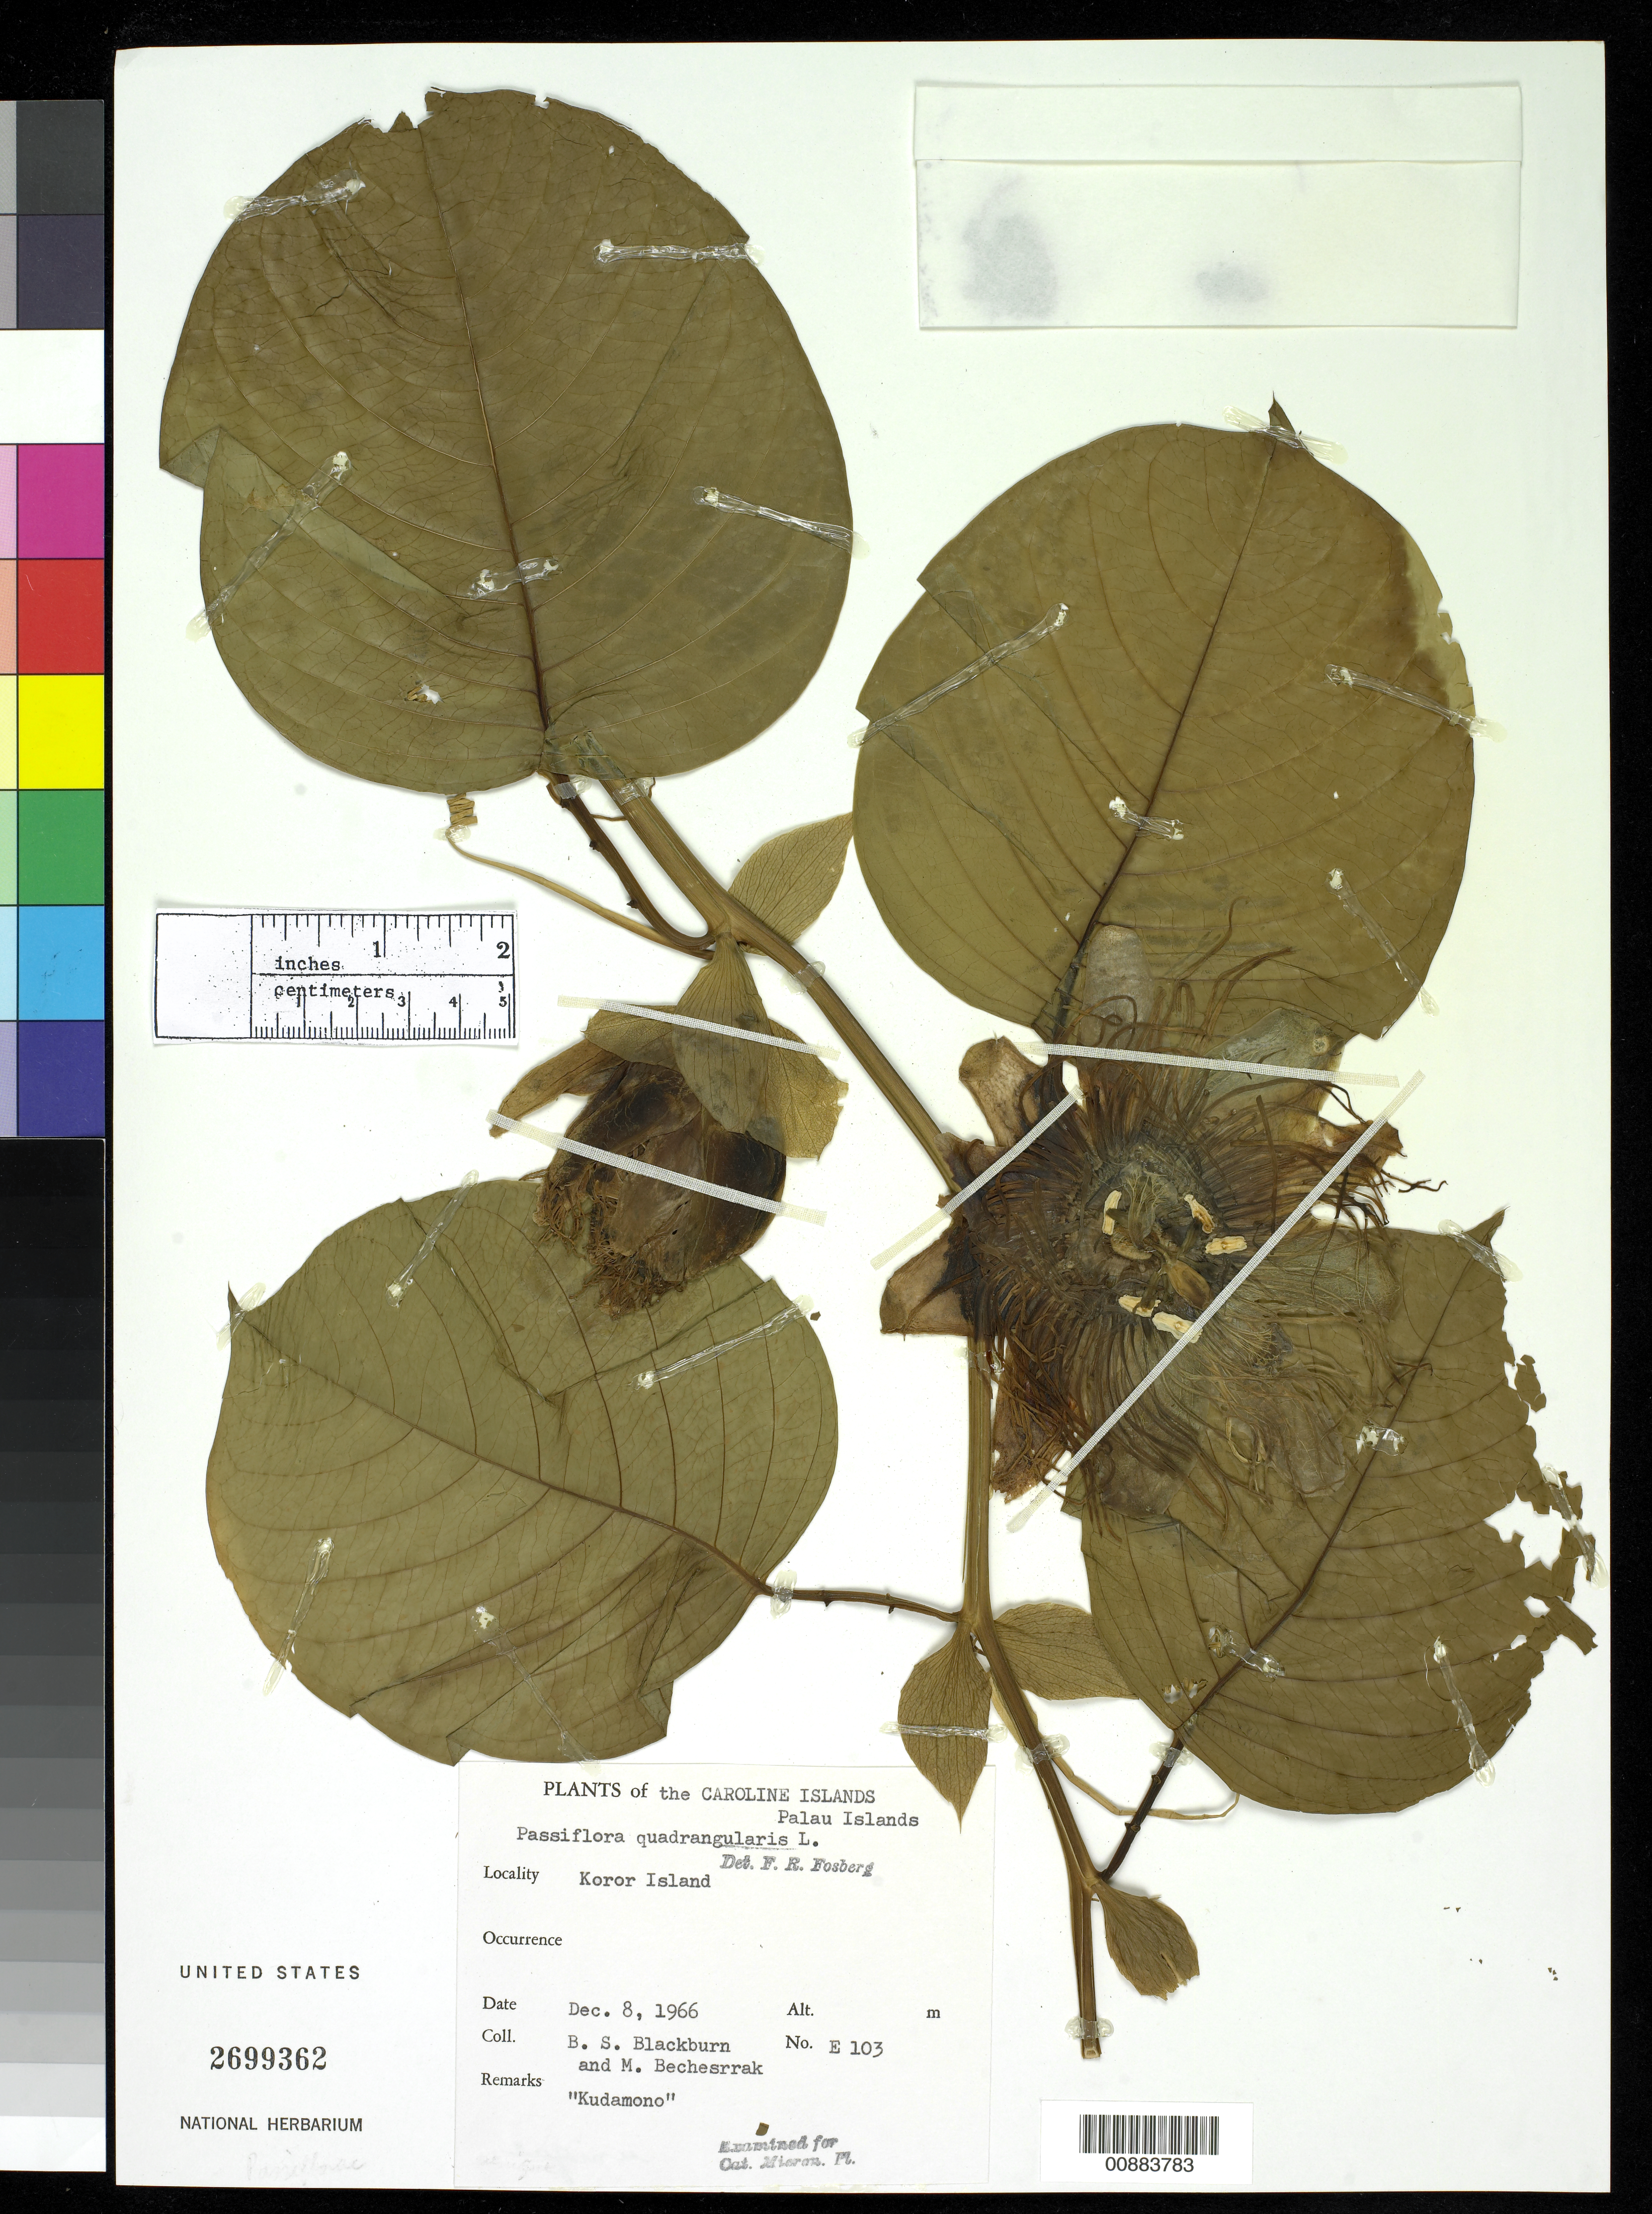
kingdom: Plantae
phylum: Tracheophyta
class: Magnoliopsida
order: Malpighiales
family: Passifloraceae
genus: Passiflora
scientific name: Passiflora quadrangularis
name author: L.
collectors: B. S. Blackburn & M. Bechesrrak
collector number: E 103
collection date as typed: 08 Dec 1966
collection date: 1966-12-08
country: Palau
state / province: Koror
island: Oreor (Koror)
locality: (Palau Islands)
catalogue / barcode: US 2699362